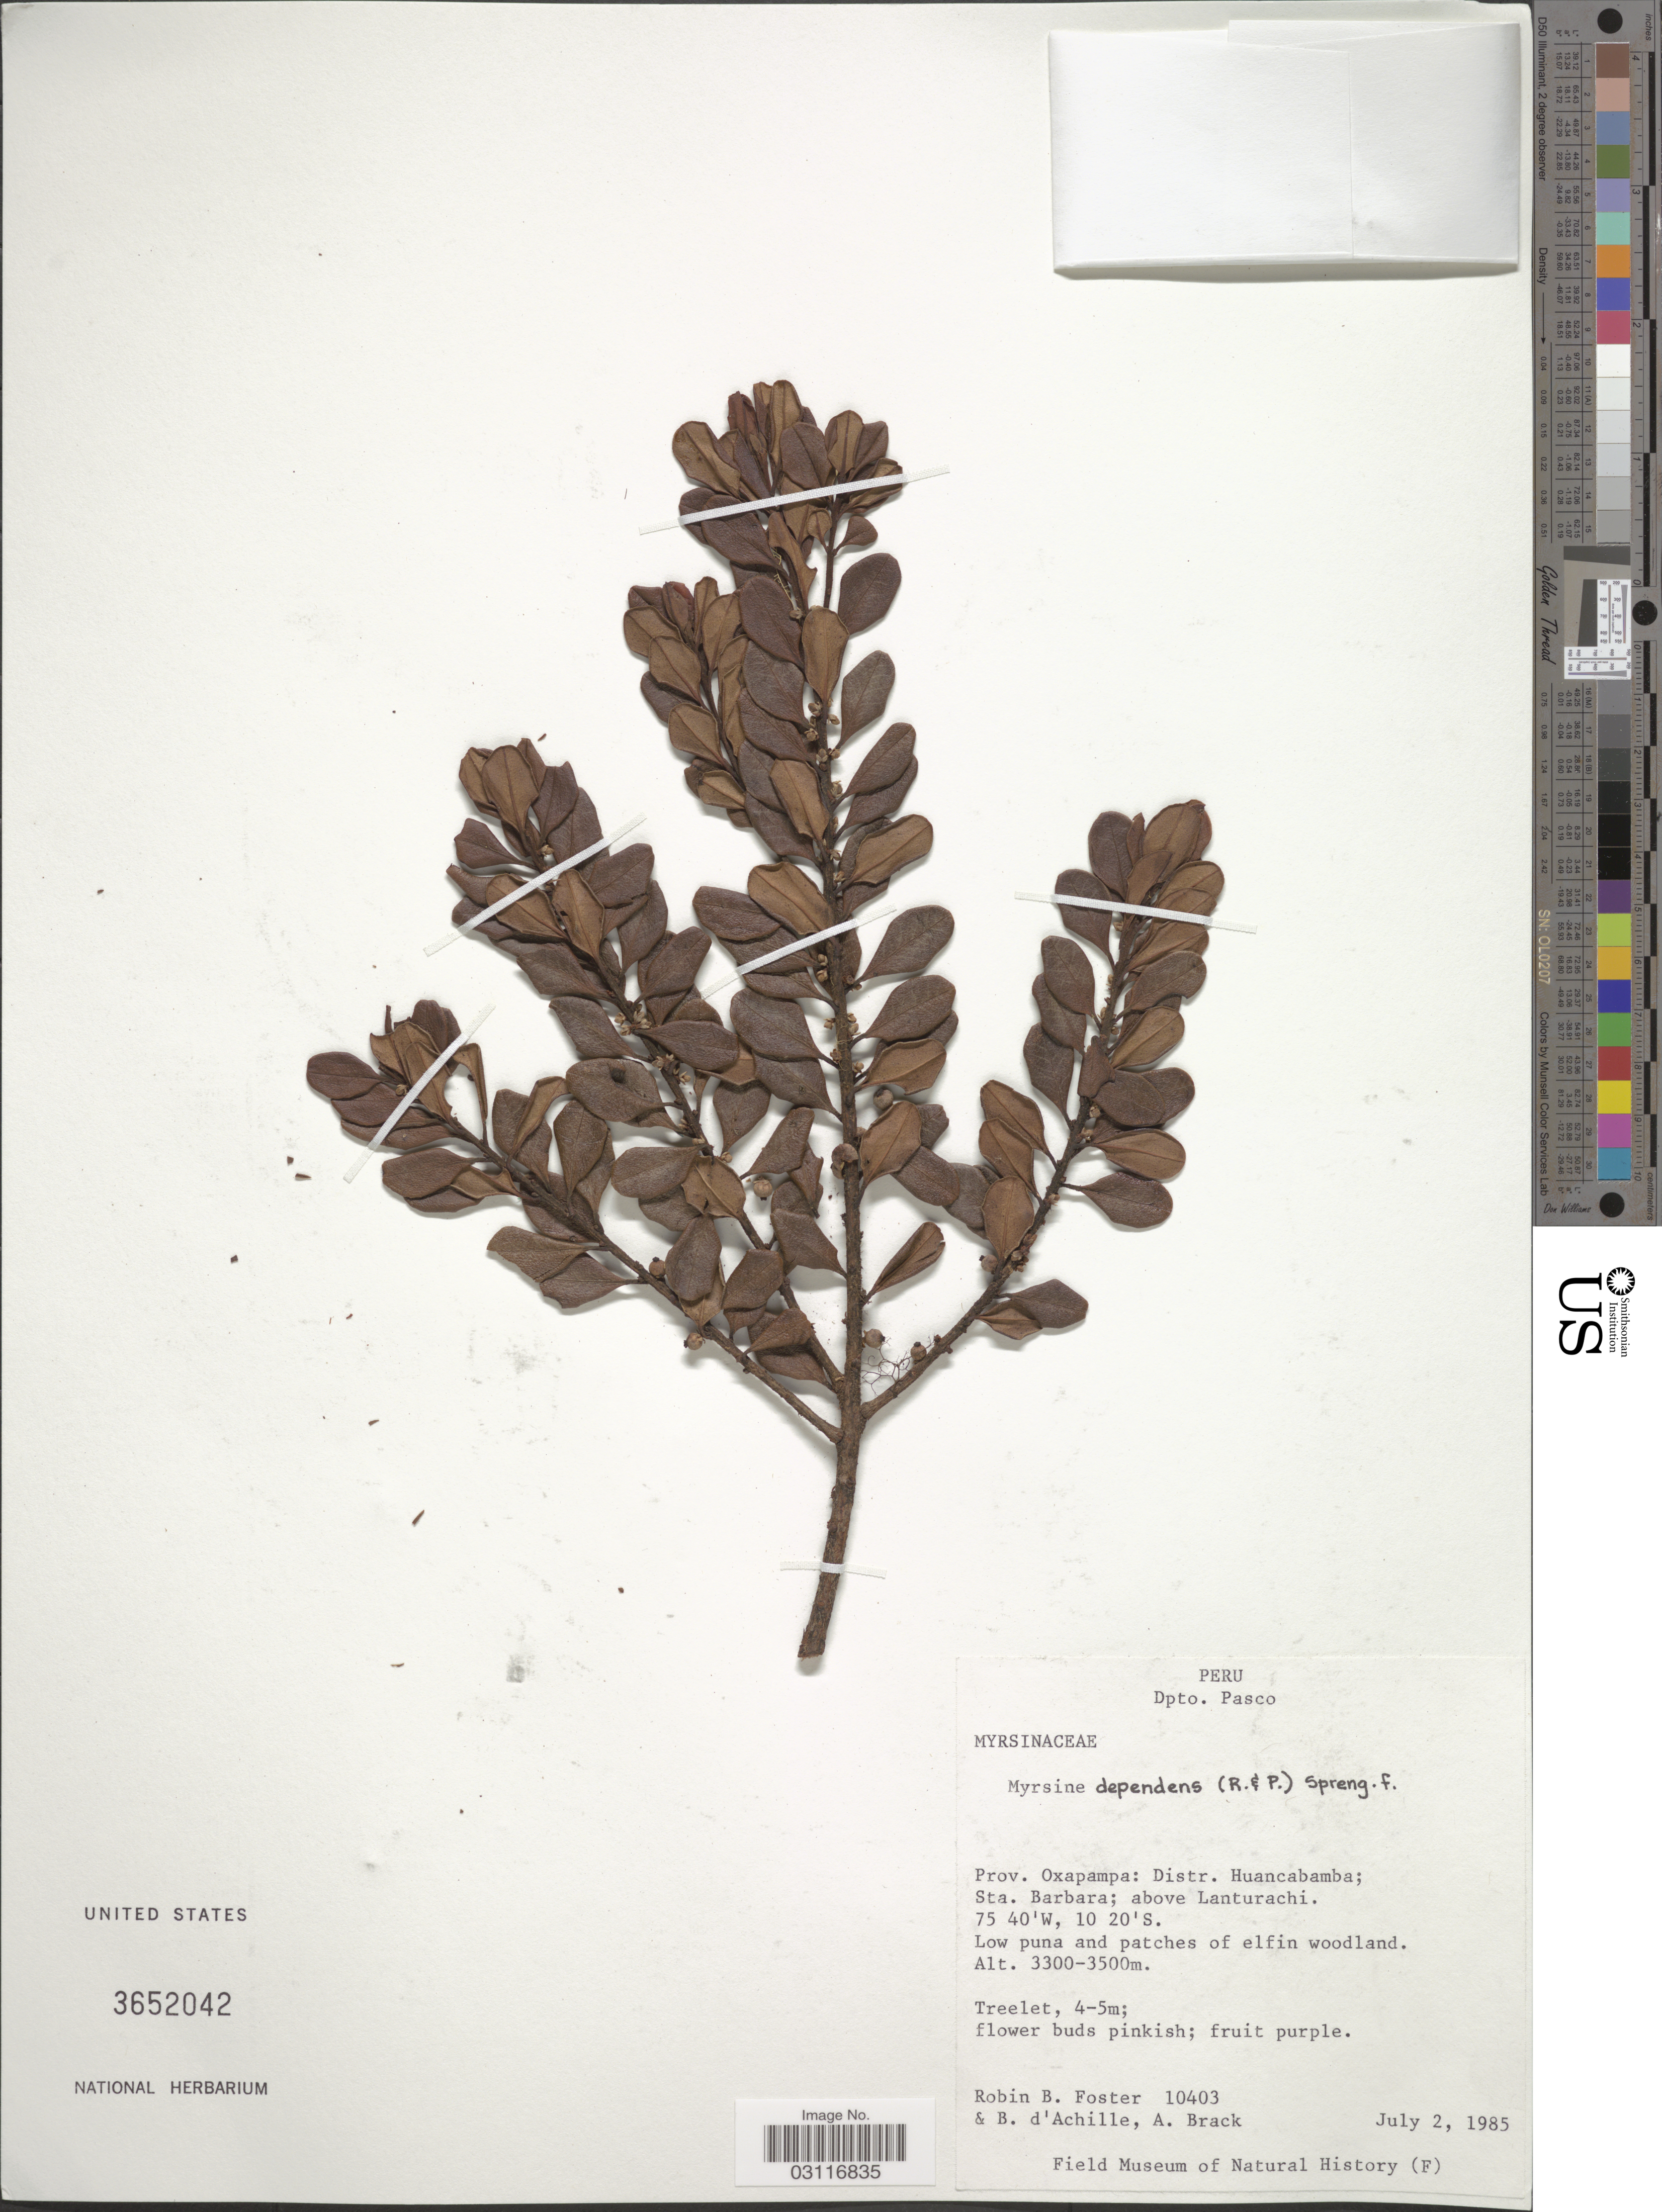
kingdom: Plantae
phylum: Tracheophyta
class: Magnoliopsida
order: Ericales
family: Primulaceae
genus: Myrsine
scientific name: Myrsine dependens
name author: (Ruiz & Pav.) Spreng.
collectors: R. B. Foster, B. d'Achille & A. Brack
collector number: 10403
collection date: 1985-07-02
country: Peru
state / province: Pasco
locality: Dpto. Pasco, Prov. Oxapampa: Distr. Huancabamba; Sta. Barbara; above Lanturachi.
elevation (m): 3300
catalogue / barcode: US 3652042